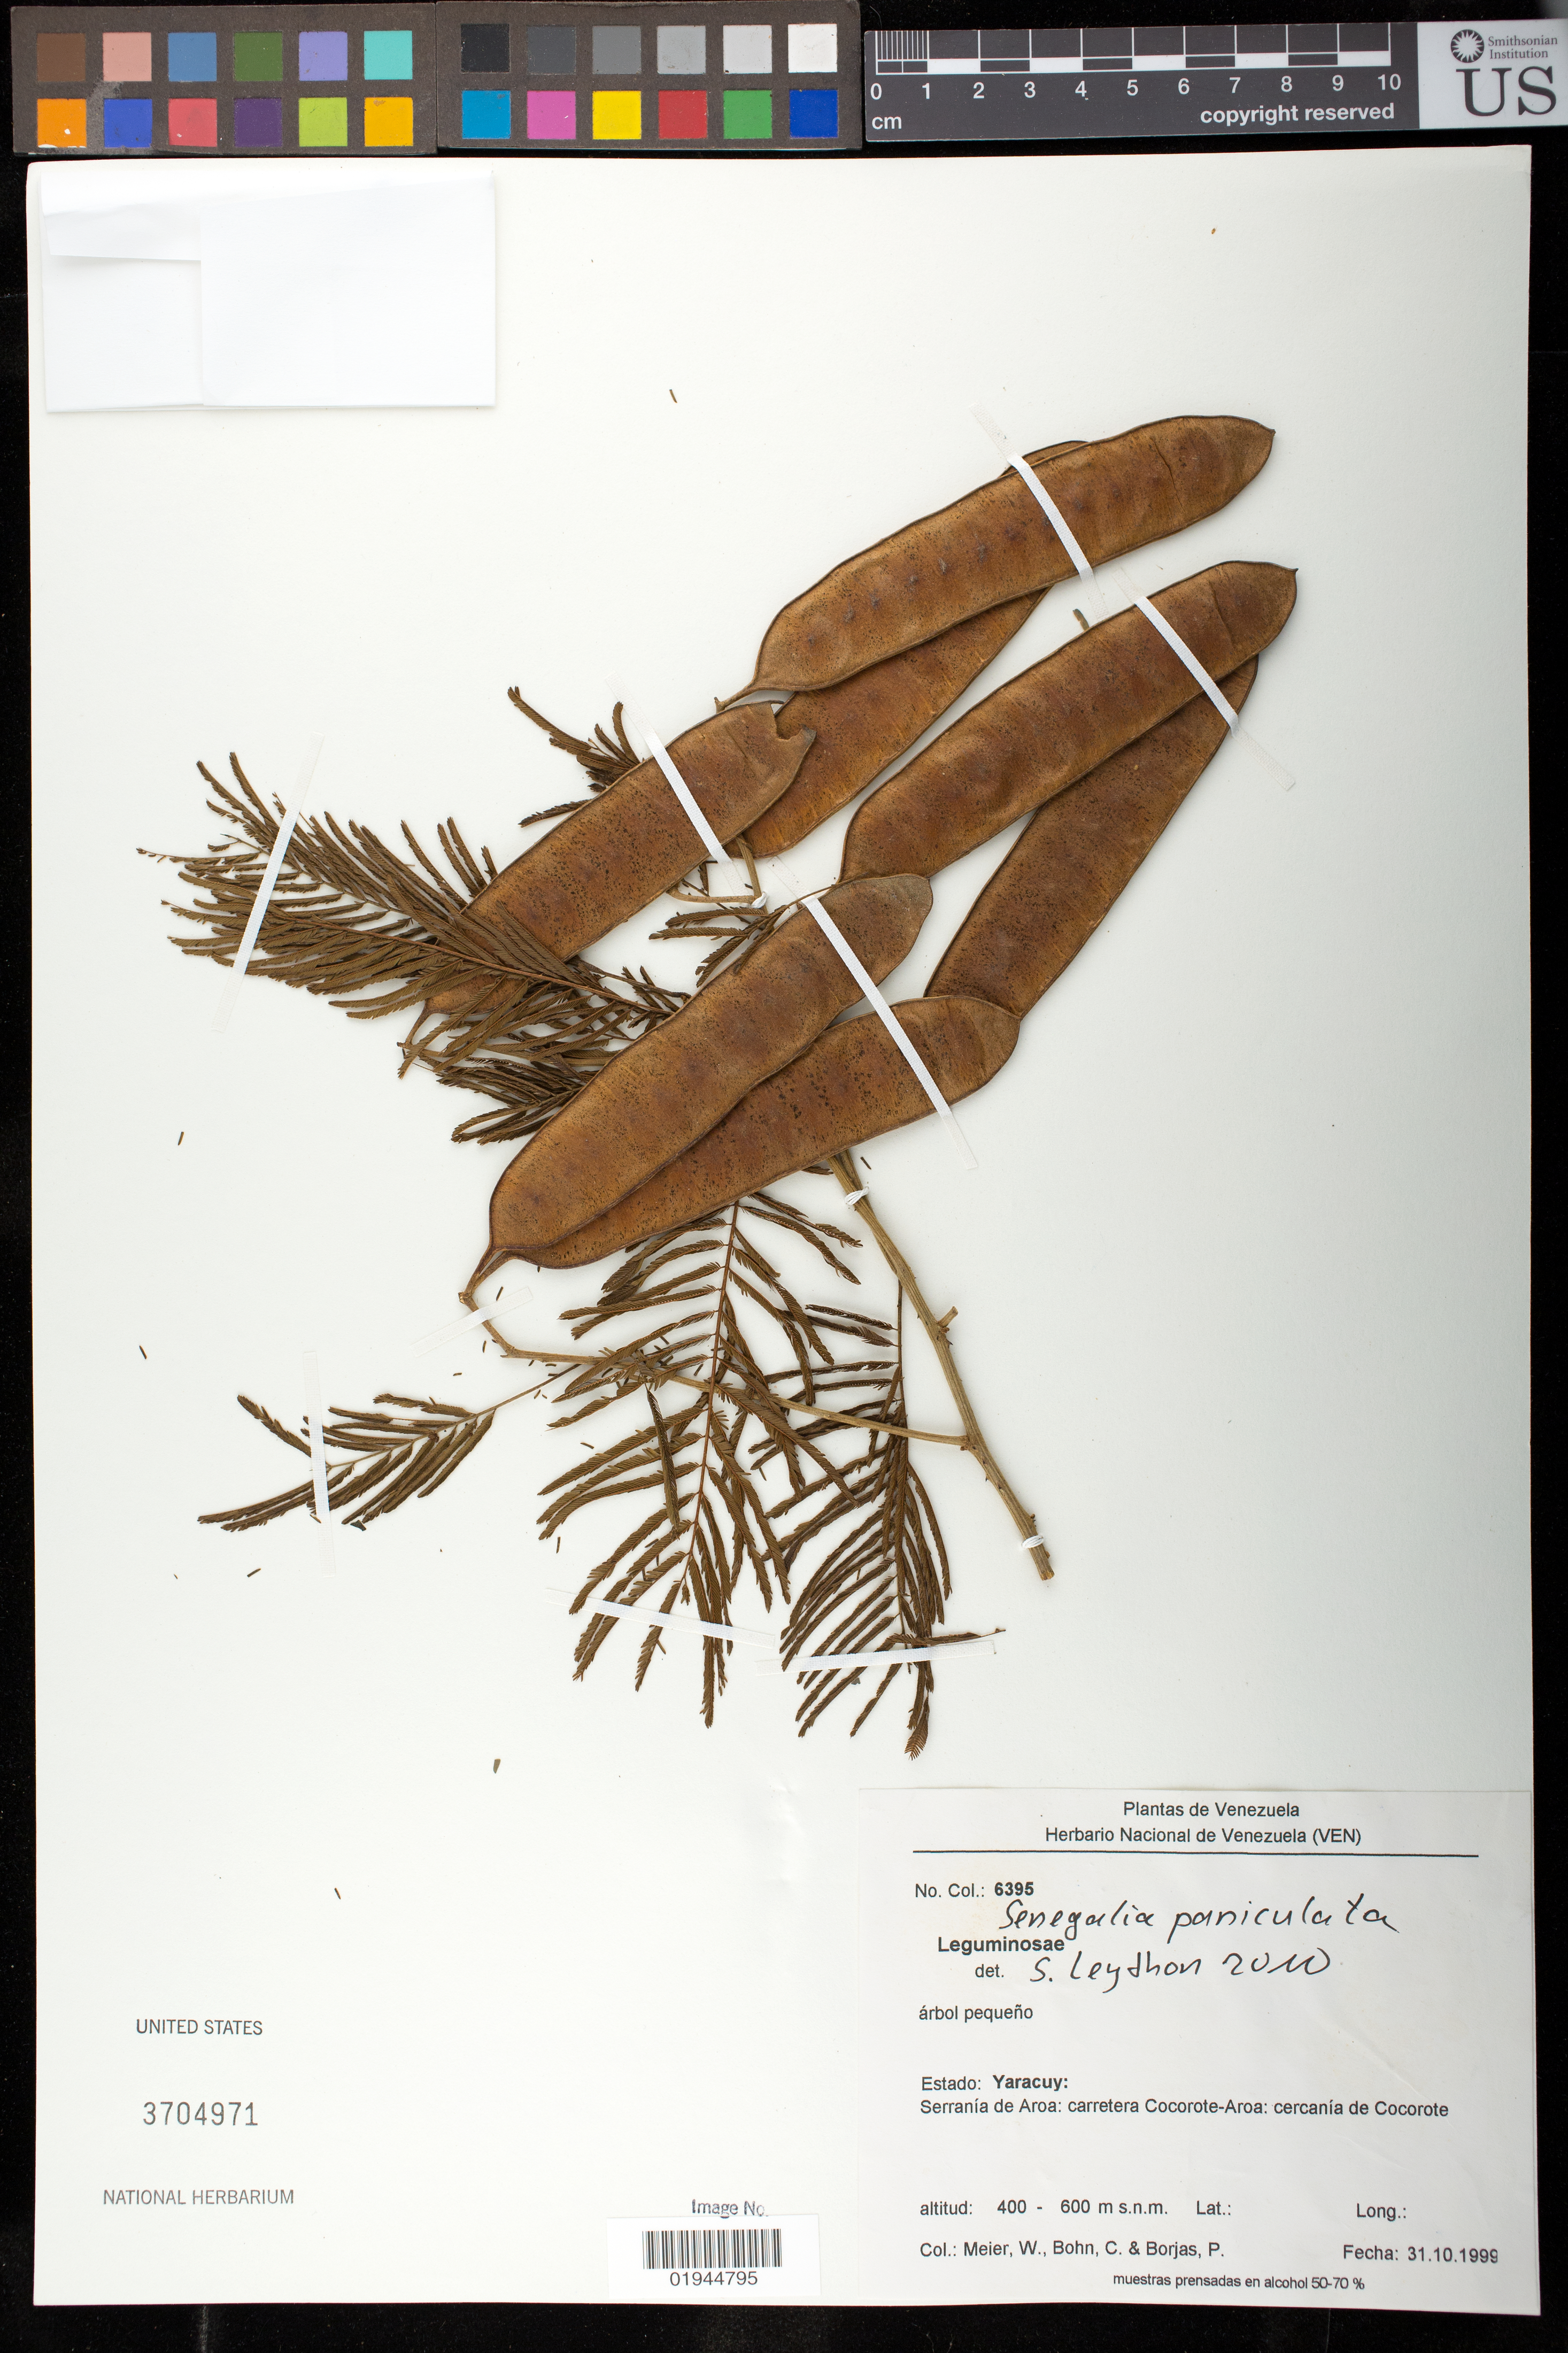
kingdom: Plantae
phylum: Tracheophyta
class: Magnoliopsida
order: Fabales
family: Fabaceae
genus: Senegalia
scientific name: Senegalia paniculata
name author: (Willd.) Killip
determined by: Leython, S.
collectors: W. Meier, C. Bohn & P. Borjas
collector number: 6395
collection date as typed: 31 Oct 1999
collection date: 1999-10-31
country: Venezuela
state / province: Yaracuy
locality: Sierra de Aroa, carretera Cocorote-Aroa, cercania de Cocorote.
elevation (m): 400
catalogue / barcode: US 3704971